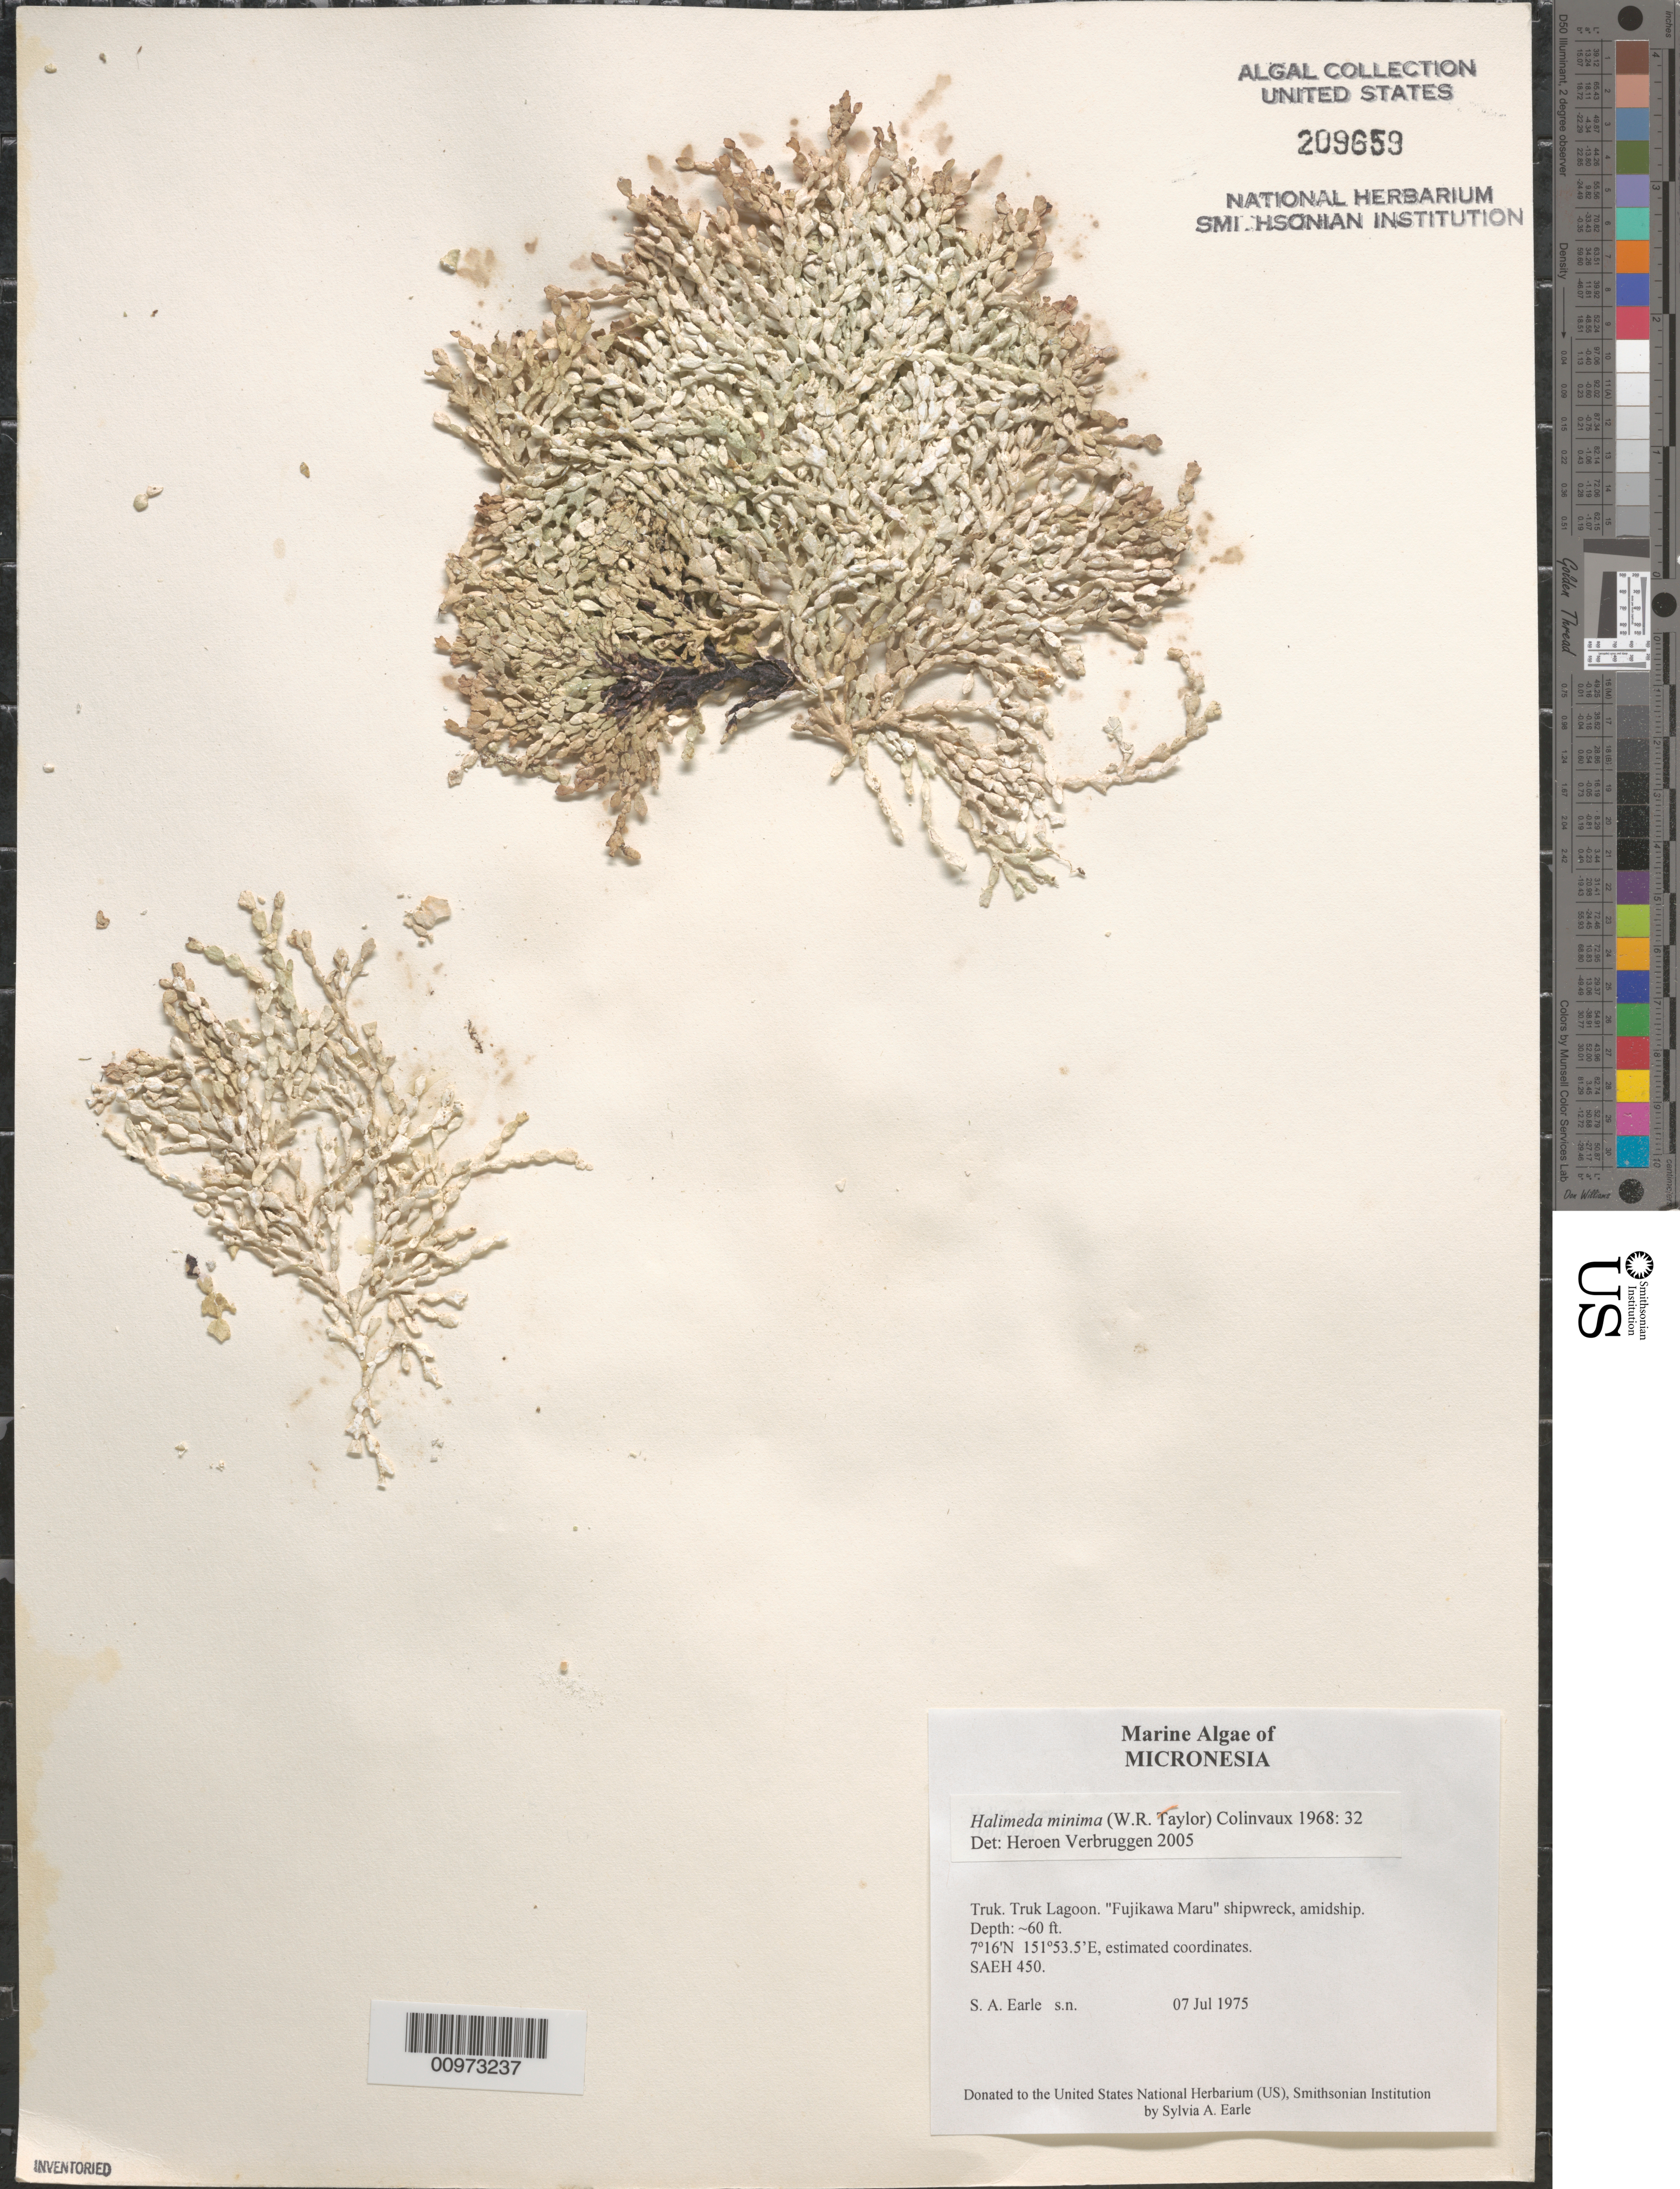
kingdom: Plantae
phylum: Chlorophyta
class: Ulvophyceae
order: Bryopsidales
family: Halimedaceae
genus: Halimeda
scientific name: Halimeda minima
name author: (W.R. Taylor) Hillis-Colinvaux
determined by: Verbruggen, H.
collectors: S. A. Earle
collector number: SAEH 450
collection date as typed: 07 Jul 1975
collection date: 1975-07-07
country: Micronesia, Federated States of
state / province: Truk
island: Truk (Chuuk) Is.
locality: Chuuk Lagoon (Truk Lagon), Fujikawa Maru shipwreck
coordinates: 7 16'N, 151 53.5'E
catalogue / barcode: US 209659